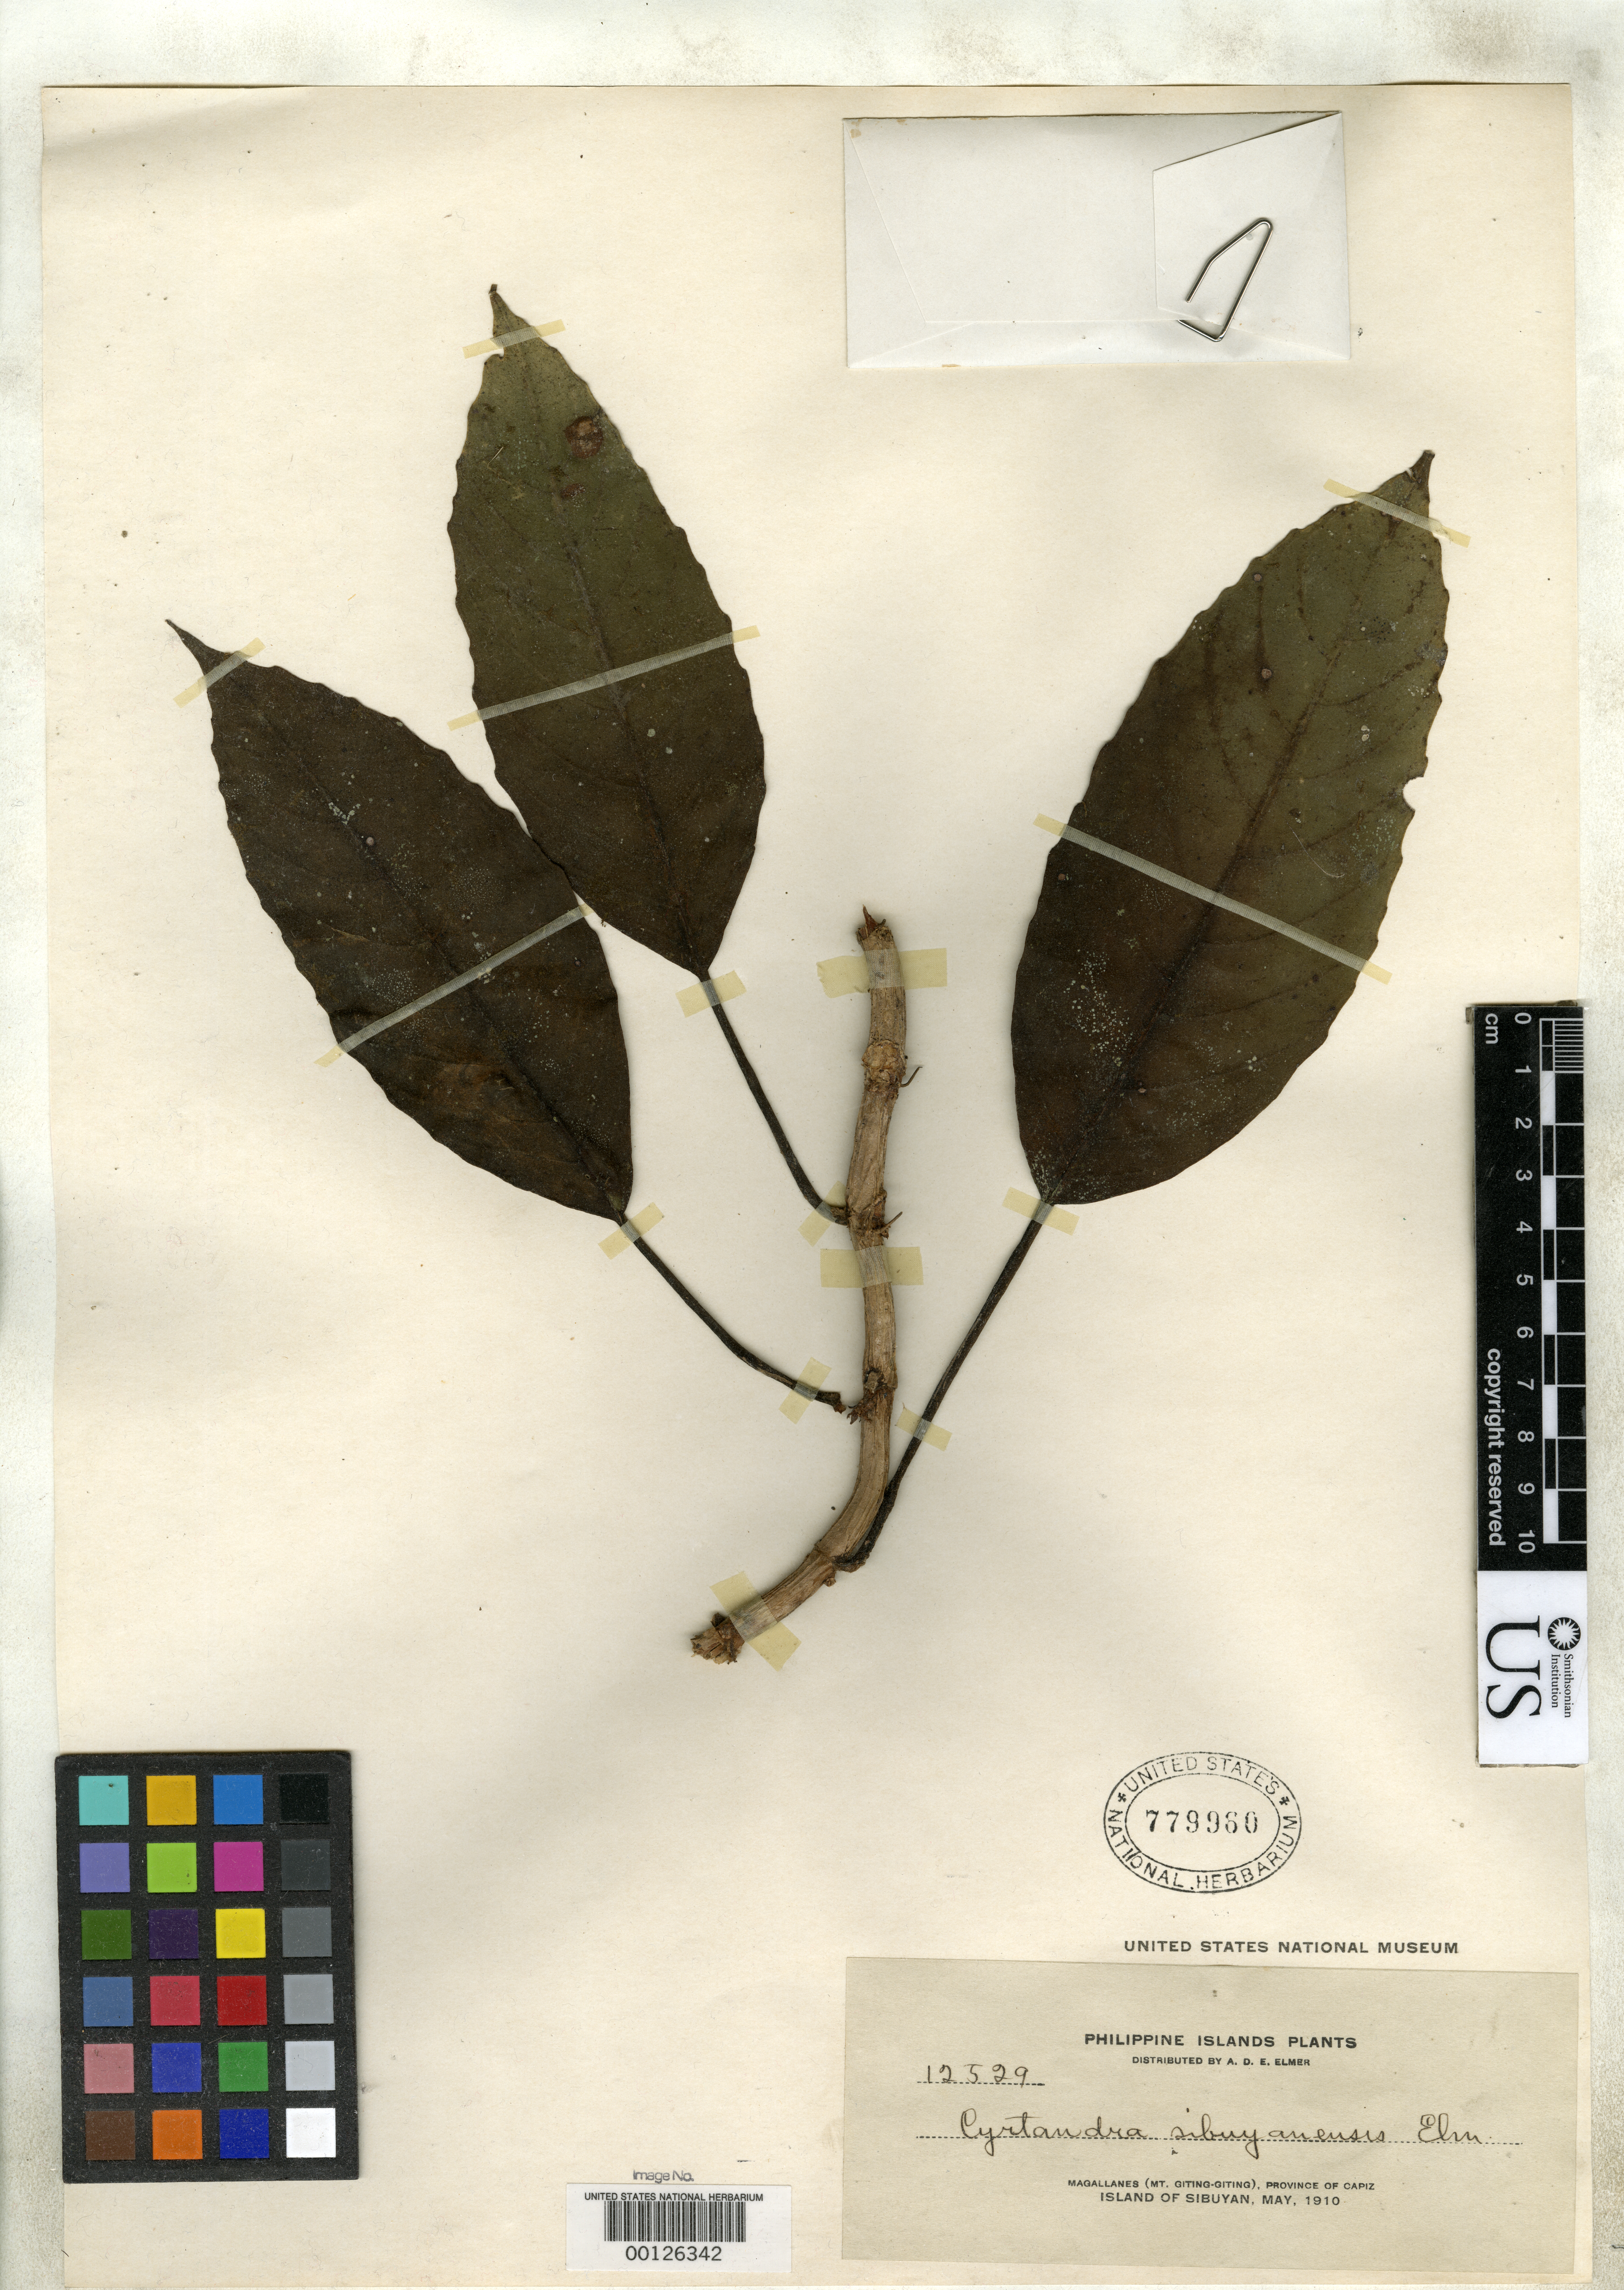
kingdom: Plantae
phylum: Tracheophyta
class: Magnoliopsida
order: Lamiales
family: Gesneriaceae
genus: Cyrtandra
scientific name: Cyrtandra sibuyanensis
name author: Elmer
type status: Isolectotype; Type Collection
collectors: A. D. E. Elmer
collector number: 12529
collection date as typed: May 1910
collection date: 1910-05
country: Philippines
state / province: Mimaropa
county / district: Romblon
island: Sibuyan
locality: Magallanes, Mt. Gitang-Giting.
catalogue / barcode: US 779960